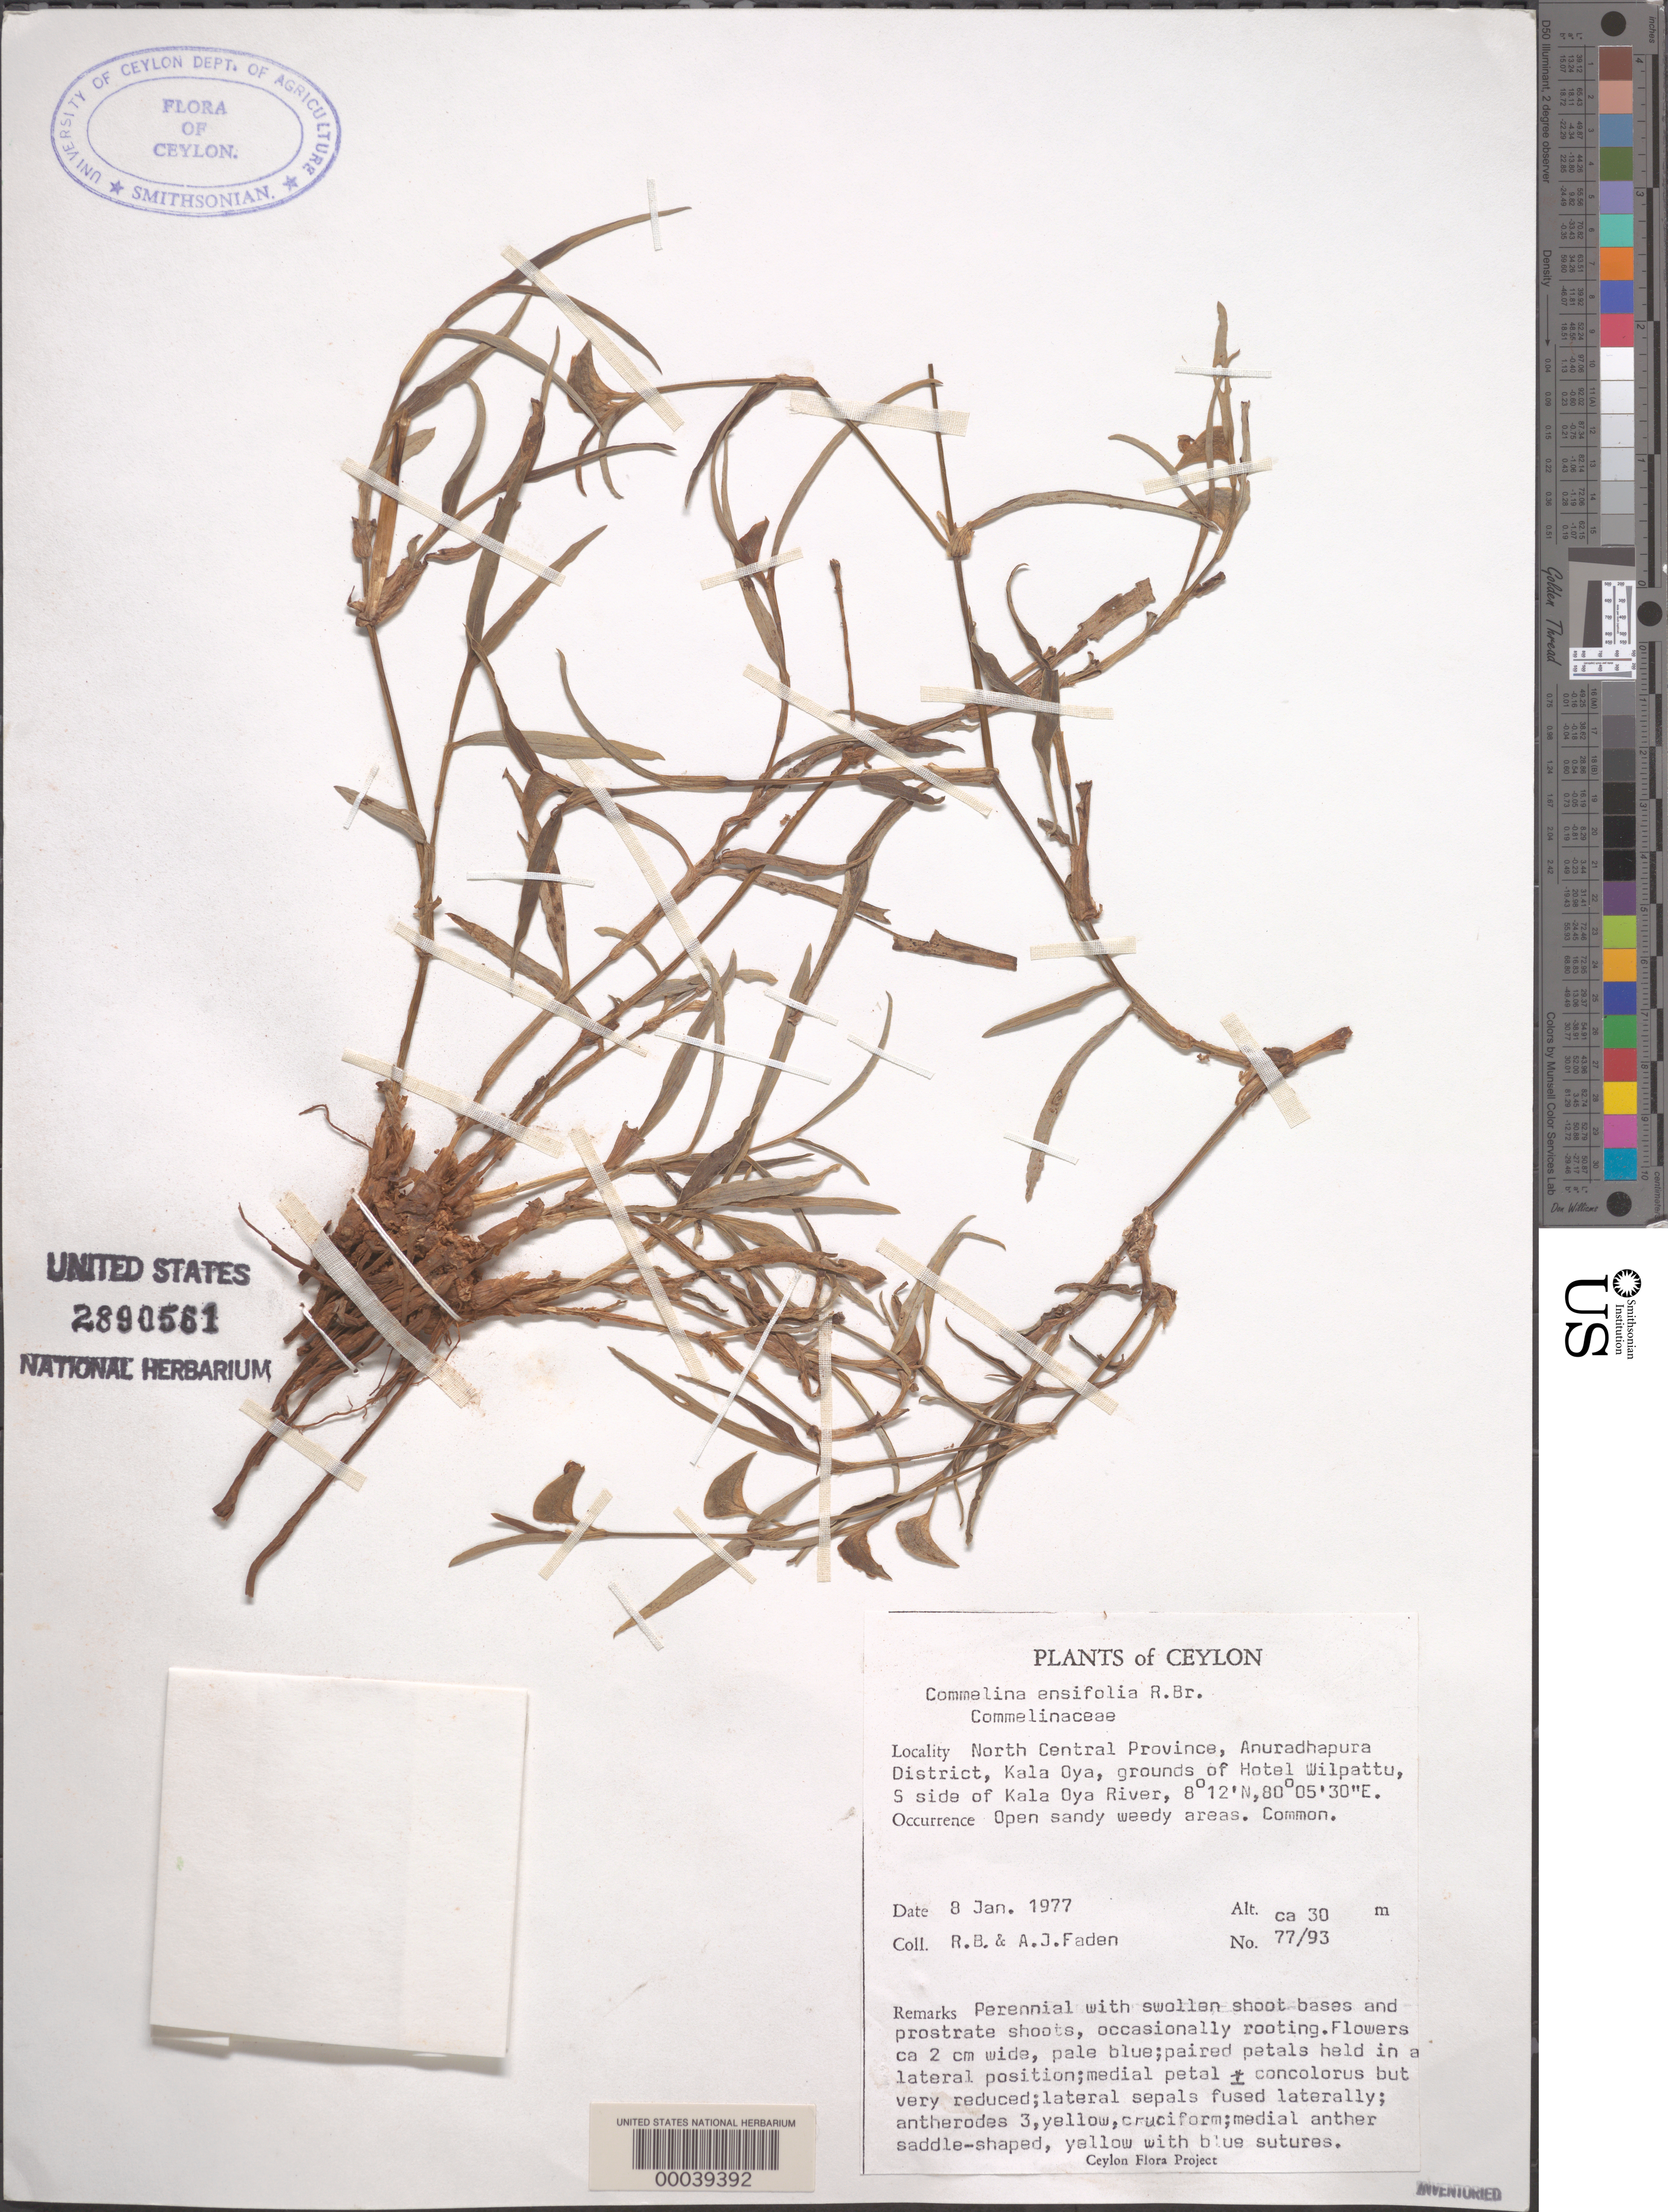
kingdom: Plantae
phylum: Tracheophyta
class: Liliopsida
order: Commelinales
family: Commelinaceae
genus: Commelina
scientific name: Commelina ensifolia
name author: R. Br.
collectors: R. B. Faden & A. J. Faden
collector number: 77/93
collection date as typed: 08 Jan 1977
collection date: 1977-01-08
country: Sri Lanka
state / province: North Central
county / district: Anuradhapura Dist.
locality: Kala oya, s side of kala oya river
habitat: Open, sandy, weedy areas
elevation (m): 30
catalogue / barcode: US 2890561